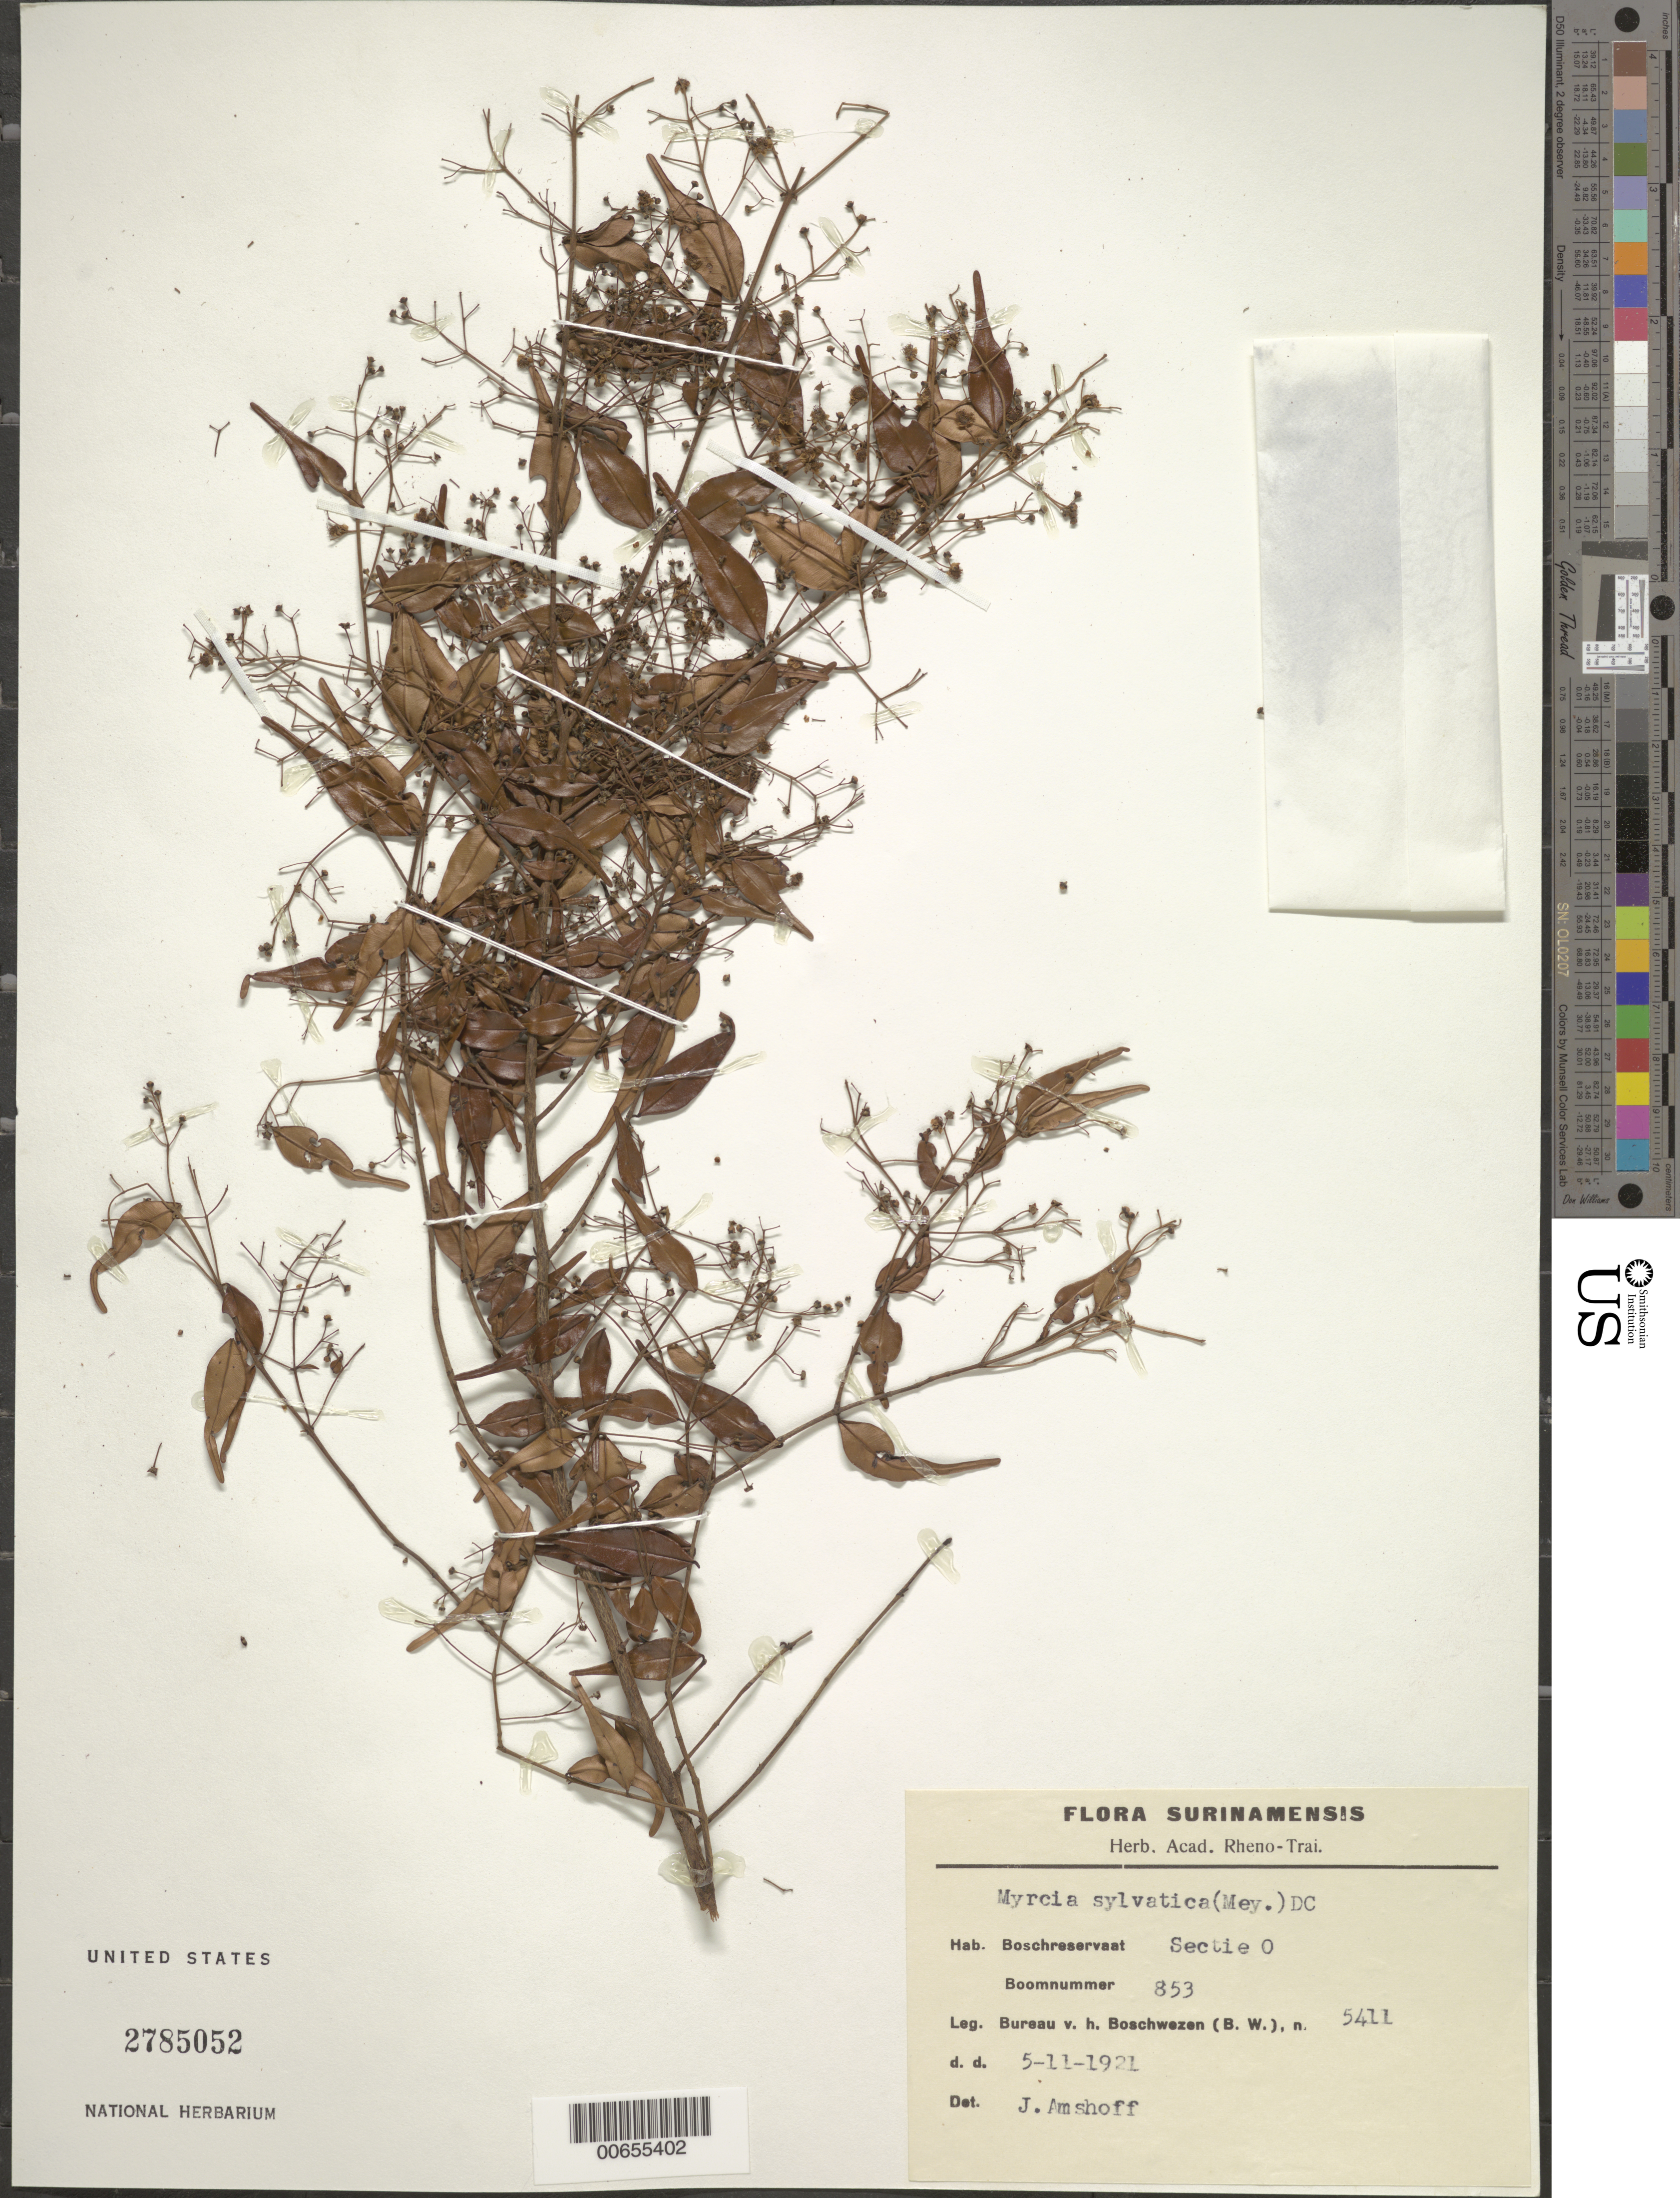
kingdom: Plantae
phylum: Tracheophyta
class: Magnoliopsida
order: Myrtales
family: Myrtaceae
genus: Myrcia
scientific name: Myrcia sylvatica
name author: (G. Mey.) DC.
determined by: Amshoff, G. J. H.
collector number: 5411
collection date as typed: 5-Nov-21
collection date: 1921-11-05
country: Suriname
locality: Sectie O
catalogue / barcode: US 2785052